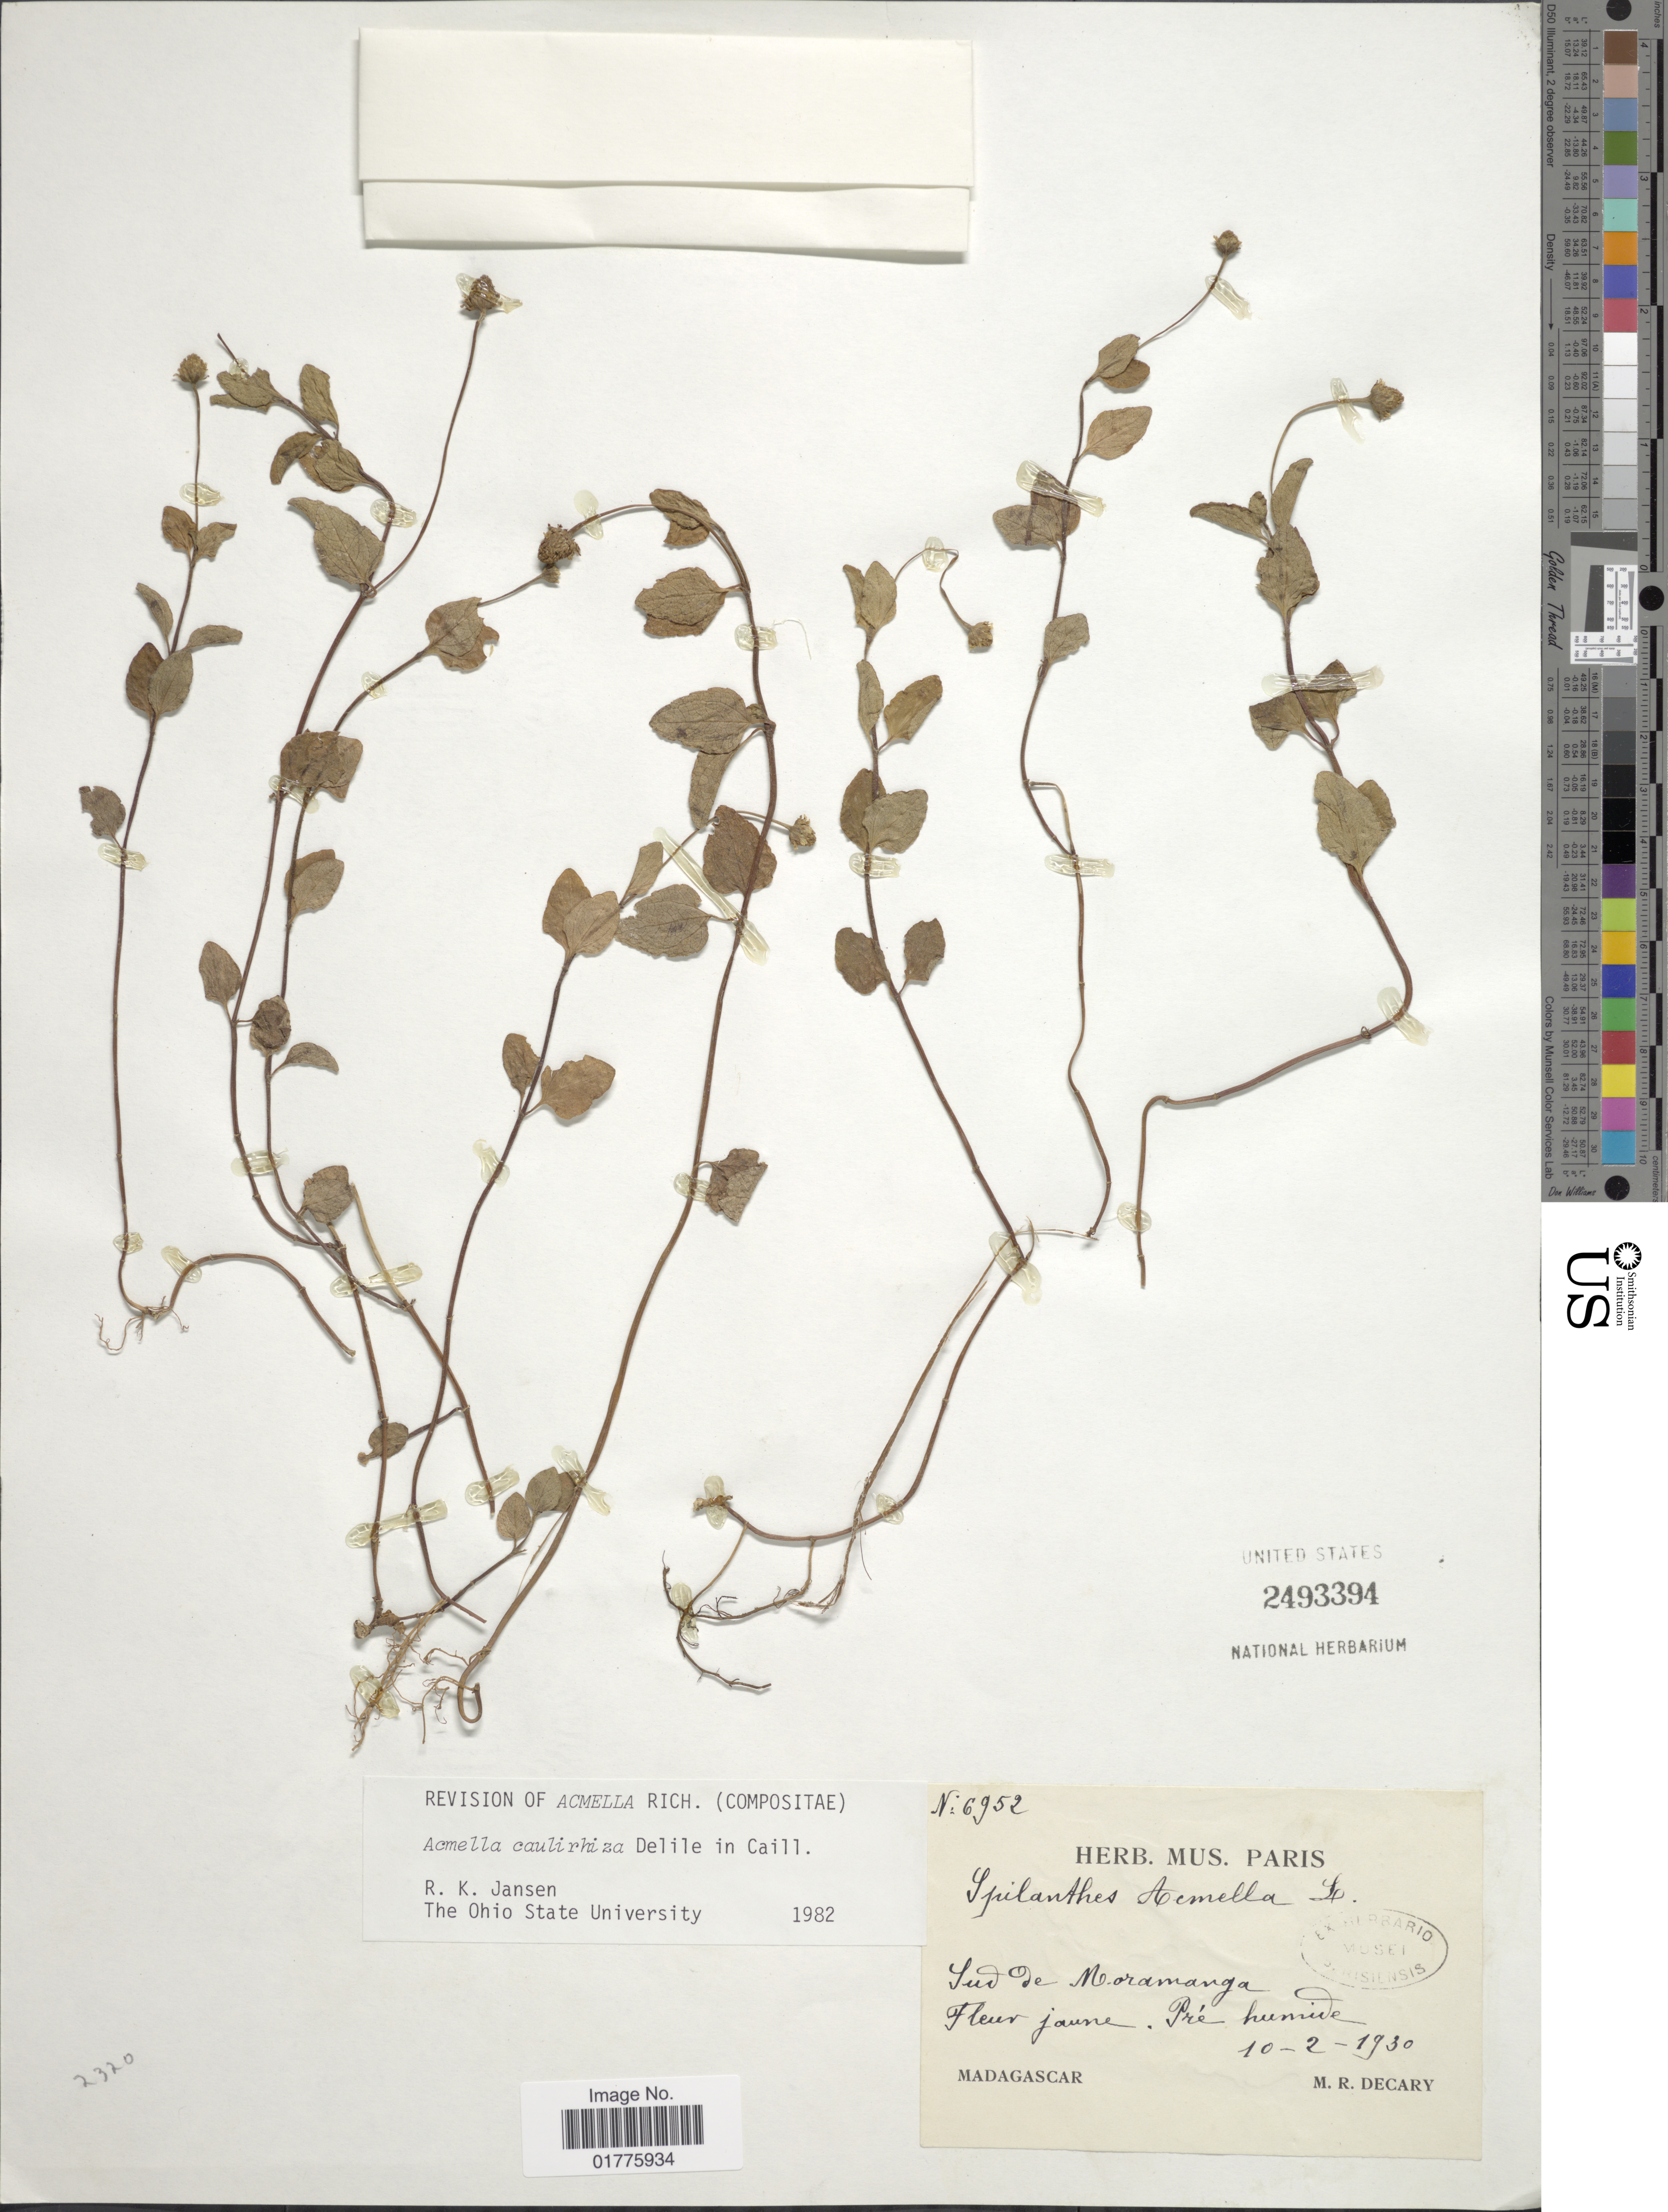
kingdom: Plantae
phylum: Tracheophyta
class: Magnoliopsida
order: Asterales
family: Asteraceae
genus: Acmella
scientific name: Acmella caulirhiza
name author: Delile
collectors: R. Decary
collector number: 6952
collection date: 1930-02-10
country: Madagascar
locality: Sud de Moramanga, Fleur Jaune, Pre humide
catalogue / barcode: US 2493394